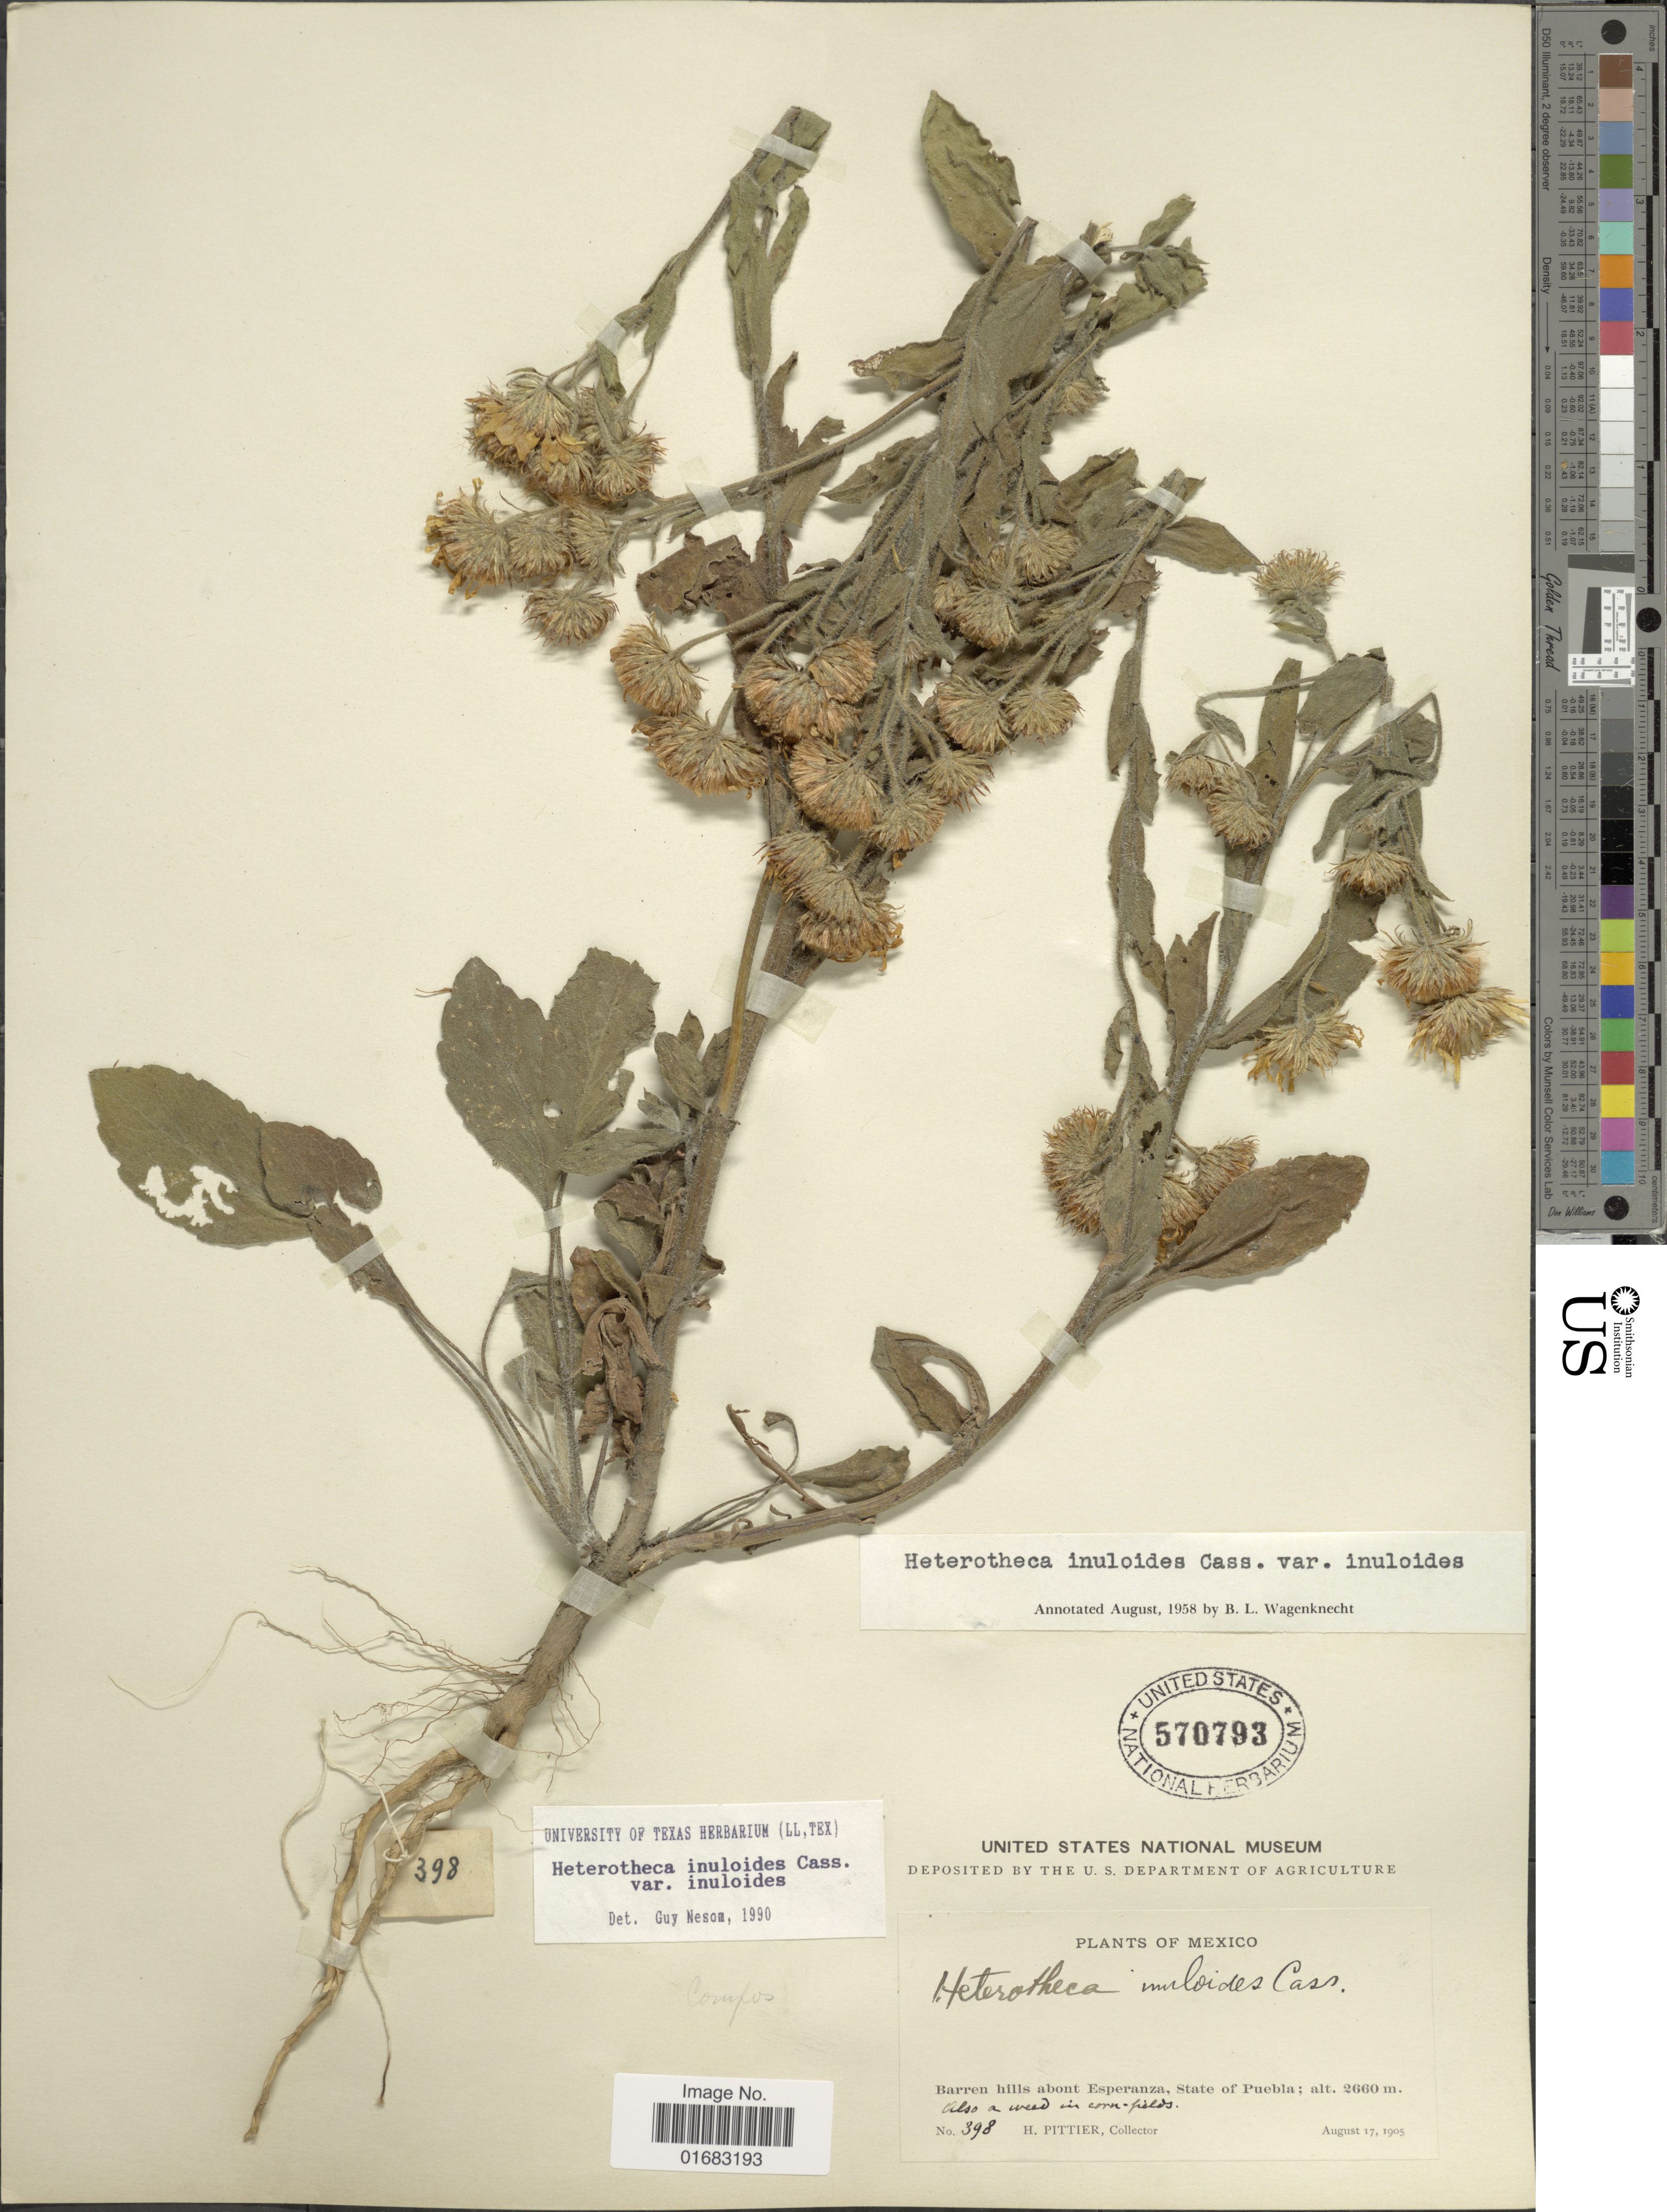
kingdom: Plantae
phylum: Tracheophyta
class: Magnoliopsida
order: Asterales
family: Asteraceae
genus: Heterotheca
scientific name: Heterotheca inuloides var. inuloides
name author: Cass.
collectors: H. F. Pittier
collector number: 398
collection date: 1905-08-17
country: Mexico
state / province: Puebla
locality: Mexico. Barren hills abont Esperanza, State of Puebla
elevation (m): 2660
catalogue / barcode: US 570793